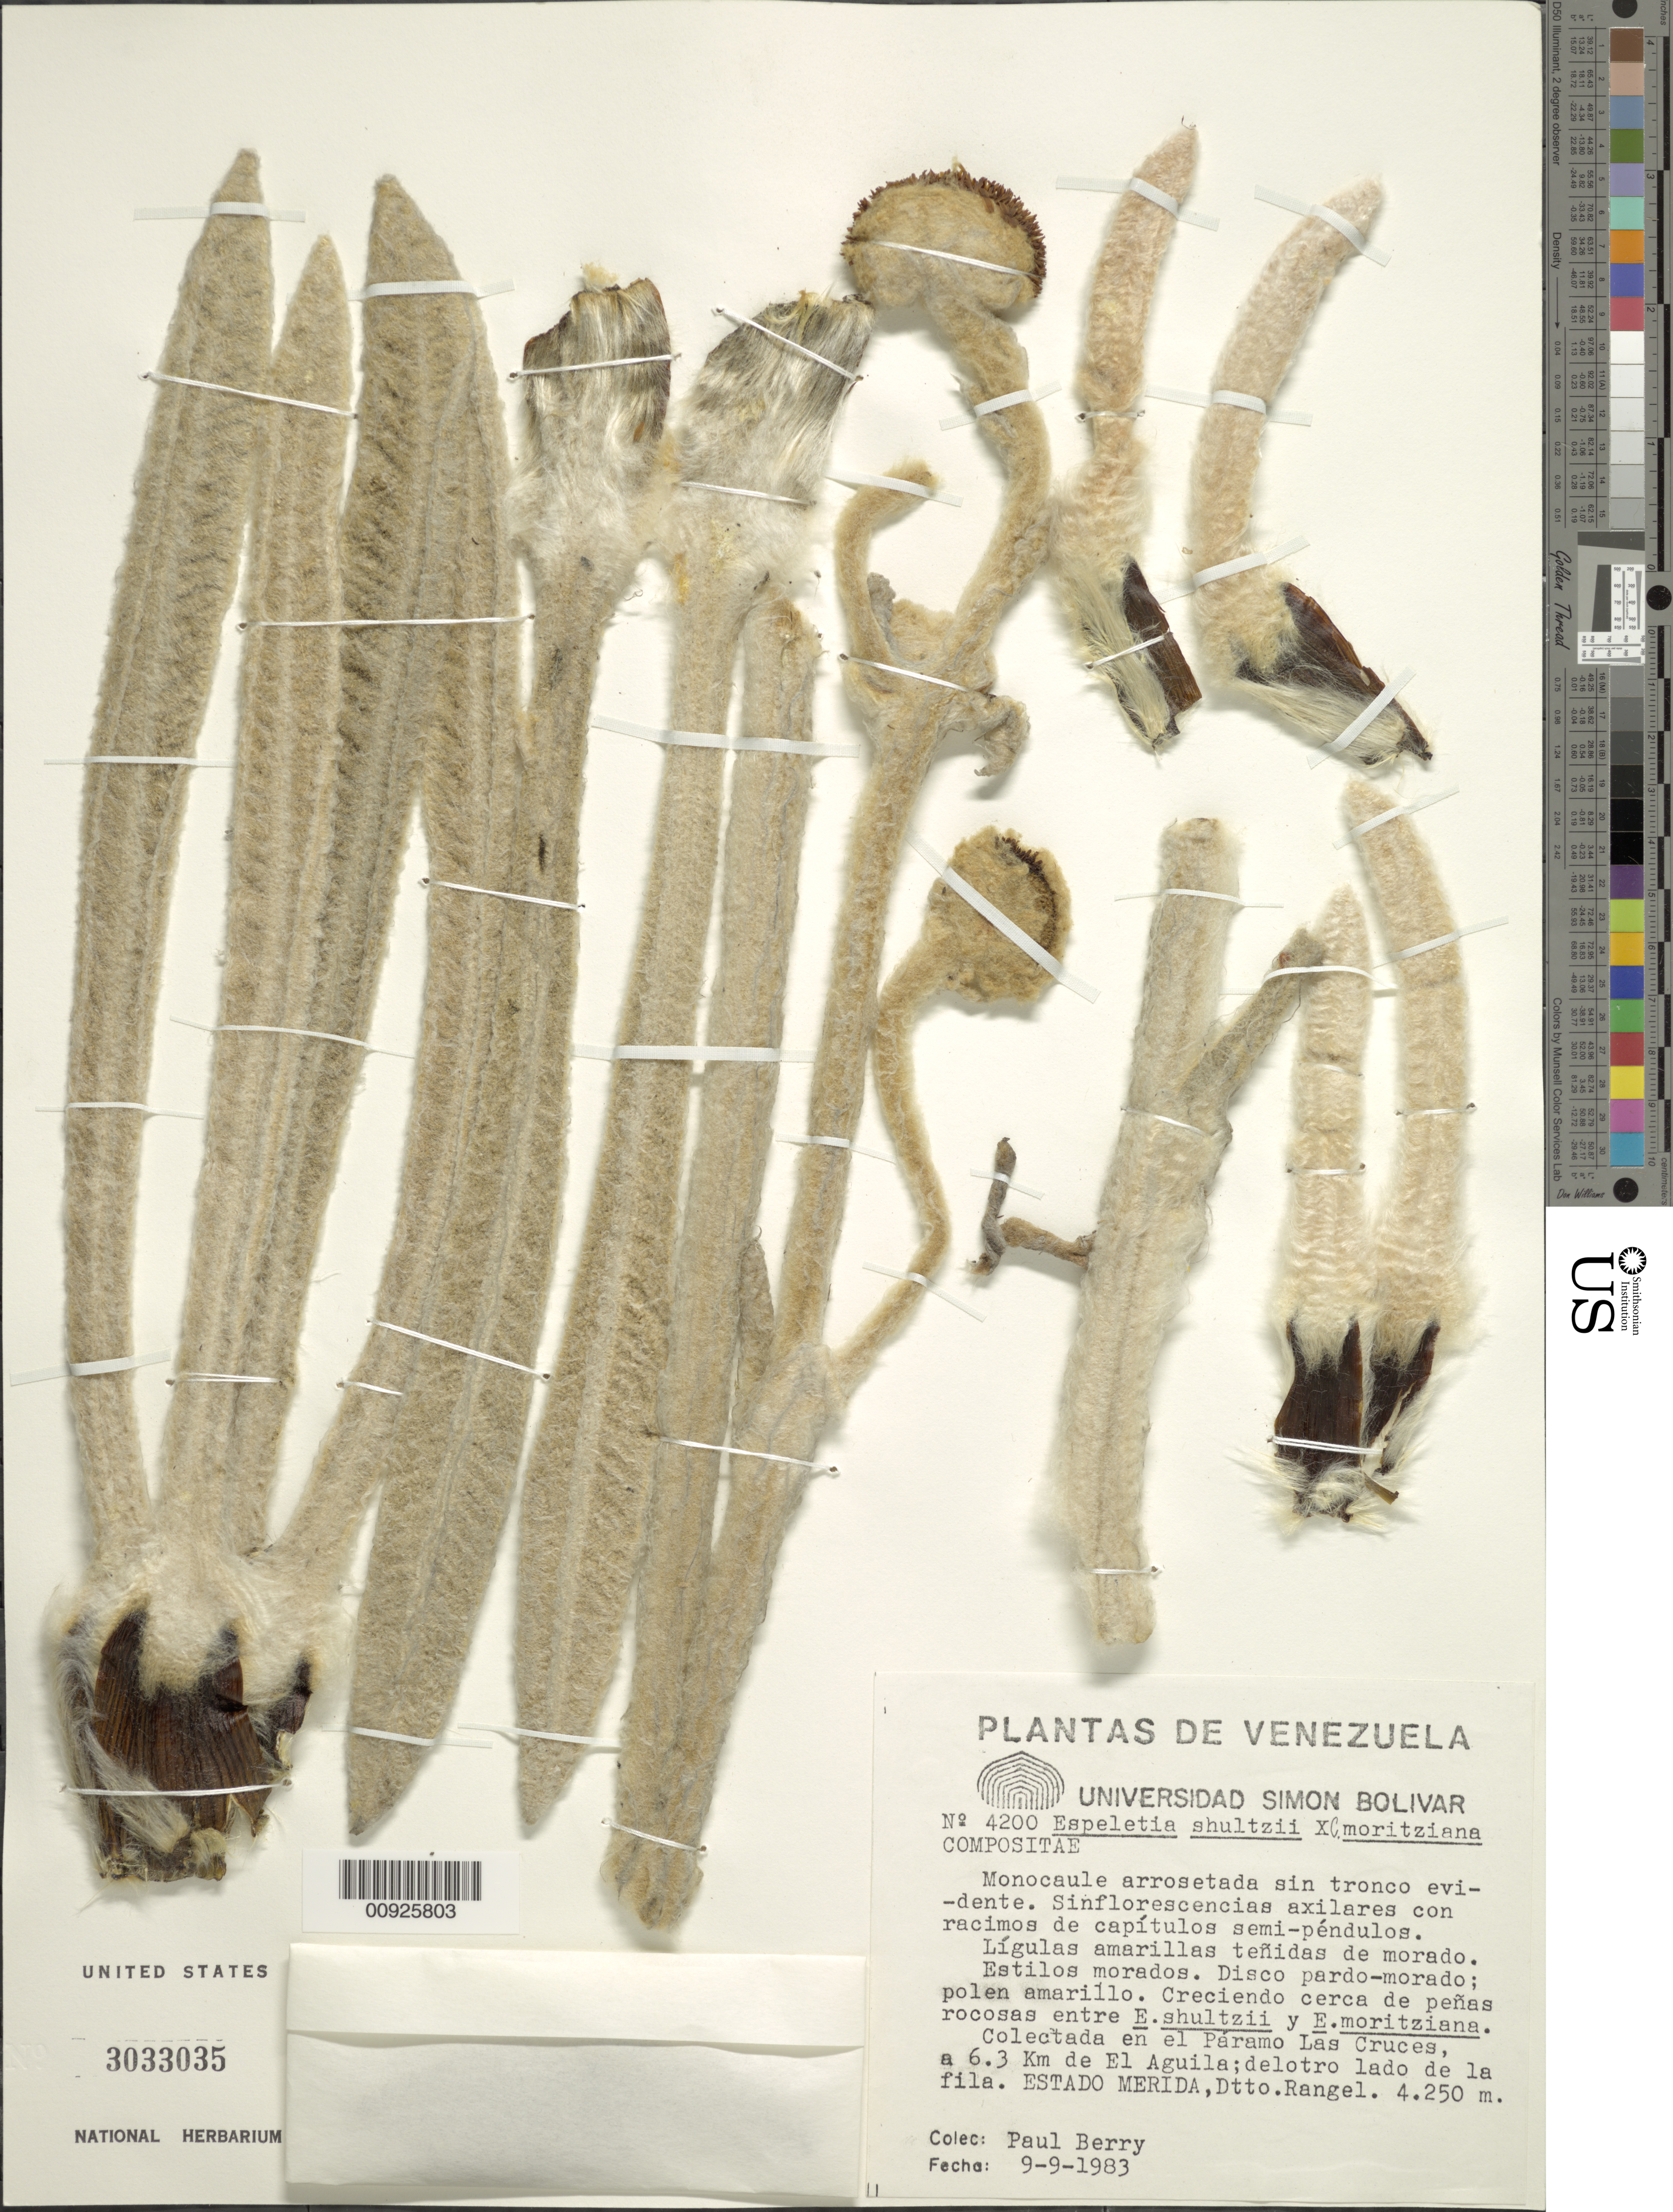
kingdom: Plantae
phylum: Tracheophyta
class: Magnoliopsida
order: Asterales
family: Asteraceae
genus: Espeletia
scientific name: Espeletia schultzii x E. moritziana Sch. Bip. ex Wedd.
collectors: P. E. Berry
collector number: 4200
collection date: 1983-09-09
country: Venezuela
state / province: Mérida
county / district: Rangel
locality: Páramo de las Cruces. Colectada en el Páramo de las Cruces, a 6.3 km de El Aguila, del otro lado de la fila.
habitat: Creciendo cerca de peñas rocosas entre E. schultzii y E. moritziana.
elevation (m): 4250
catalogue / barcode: US 3033035